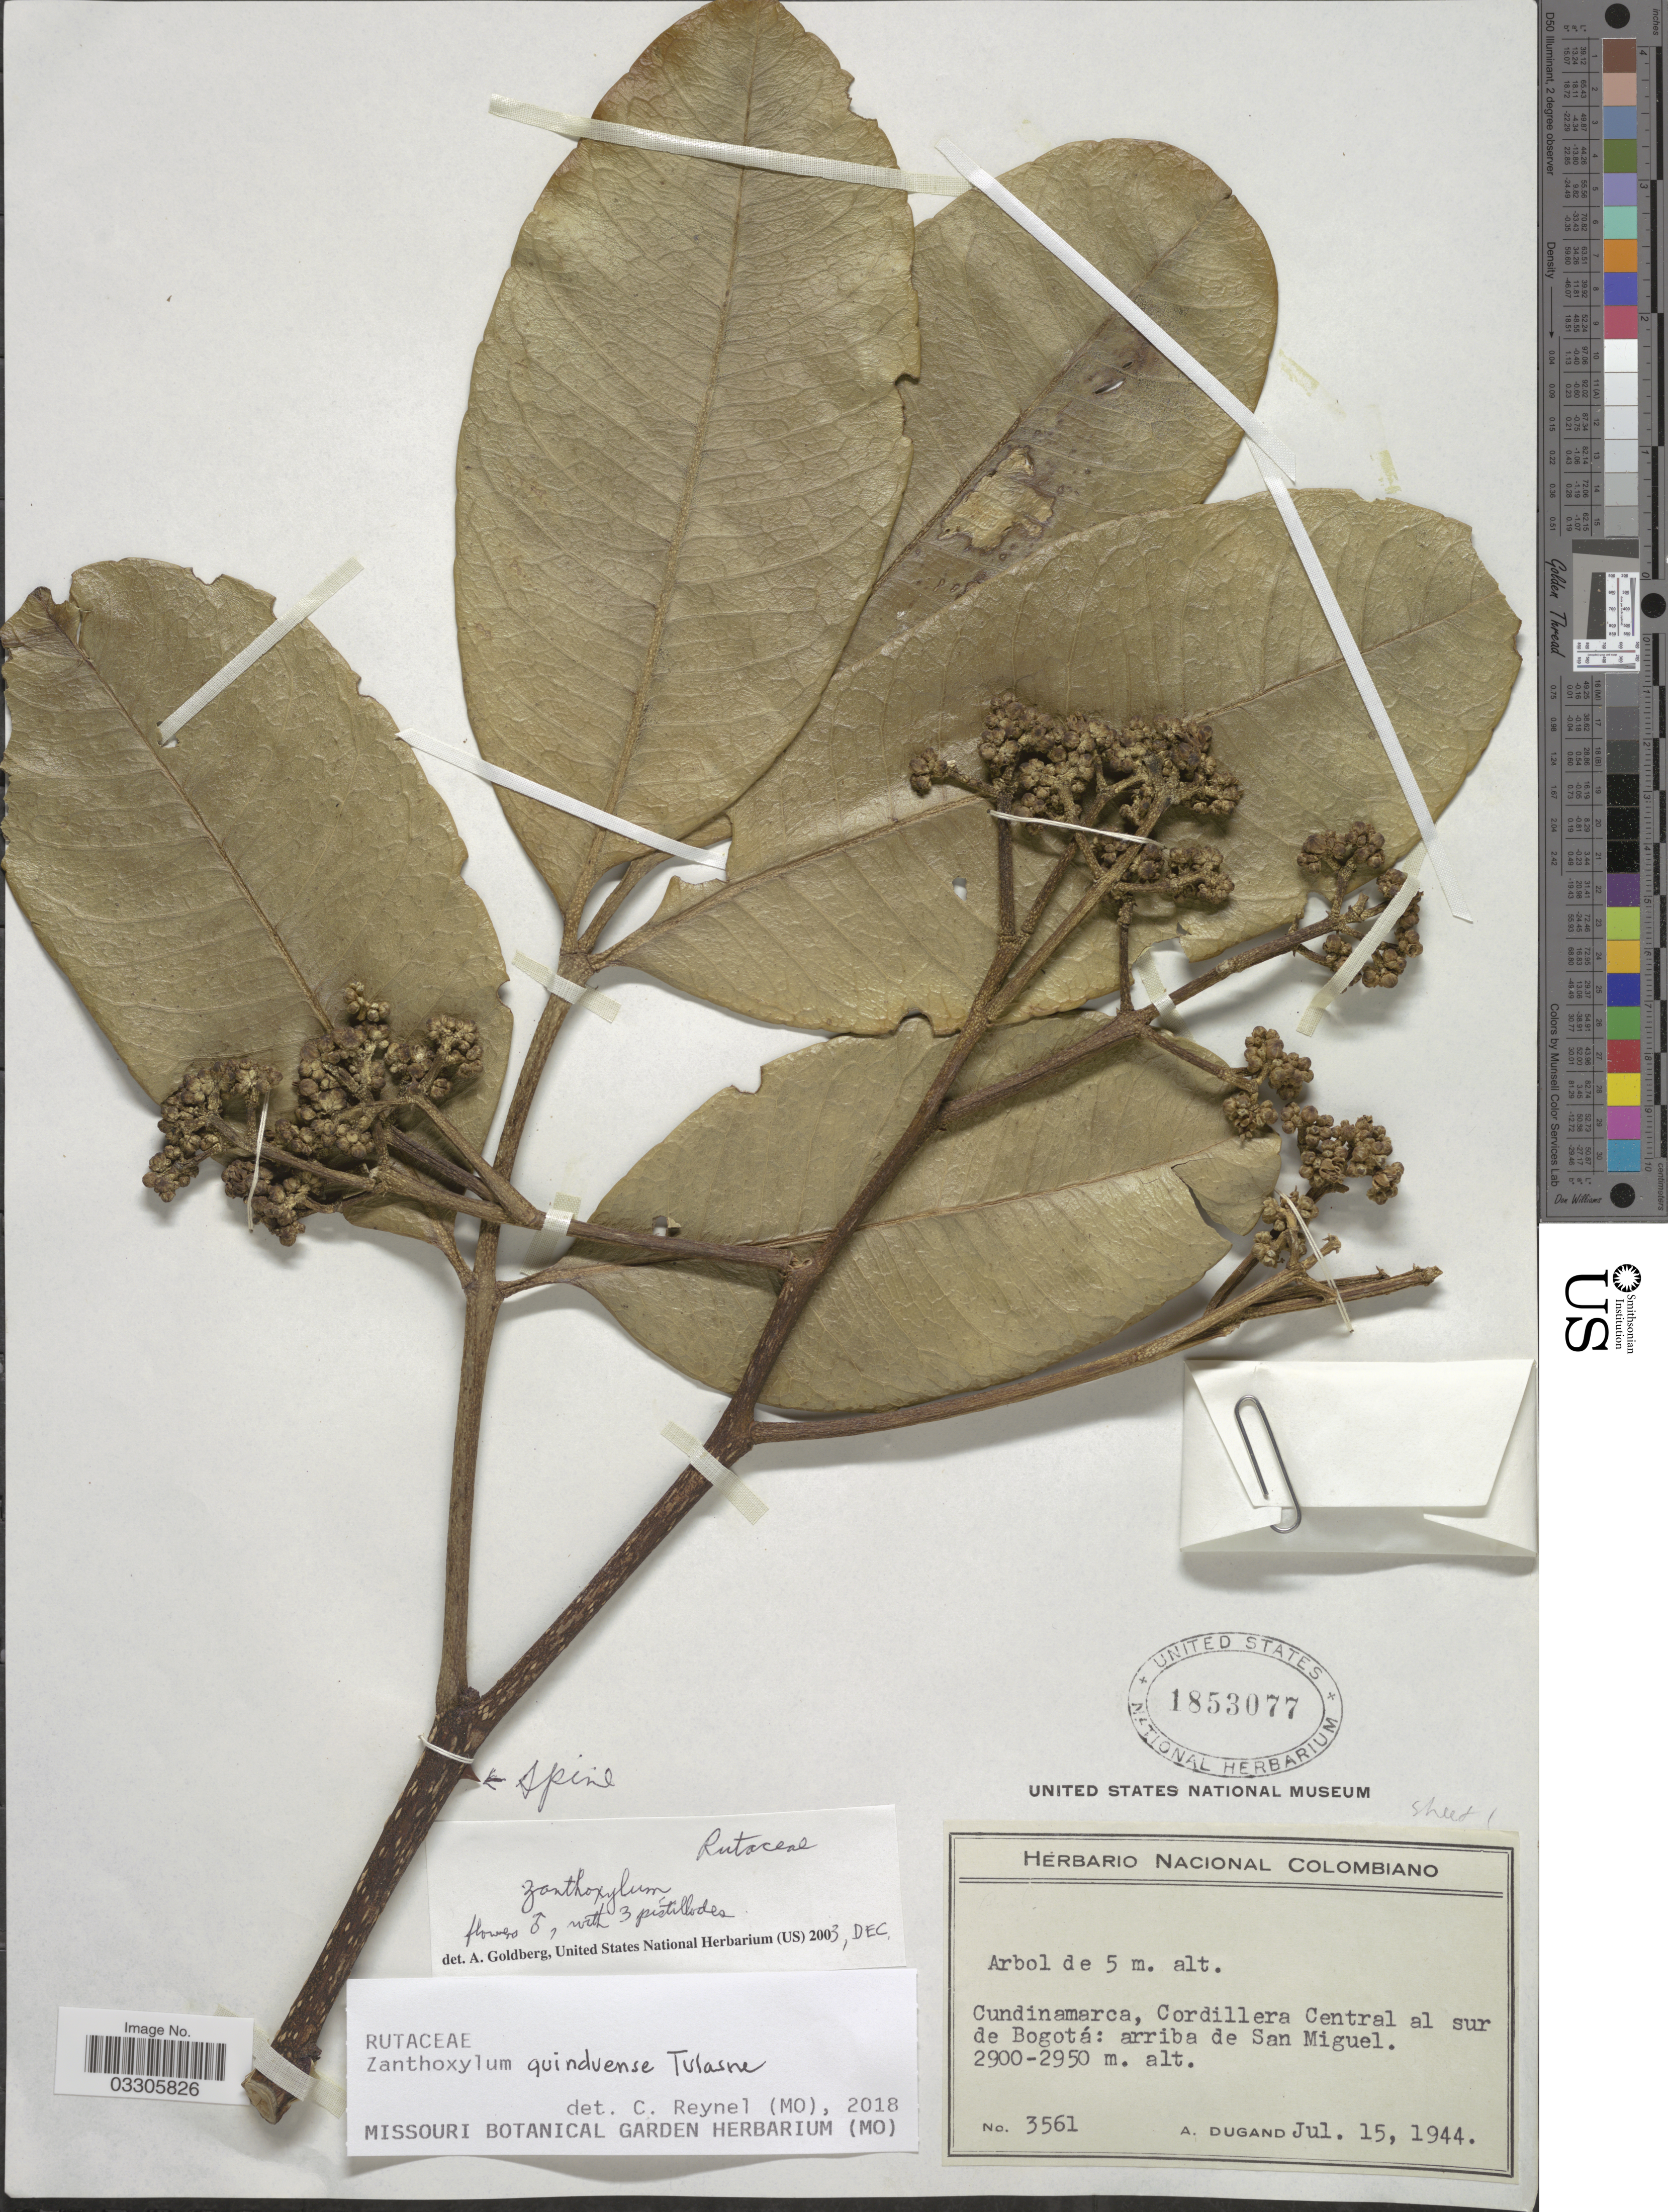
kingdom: Plantae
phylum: Tracheophyta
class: Magnoliopsida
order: Sapindales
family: Rutaceae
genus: Zanthoxylum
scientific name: Zanthoxylum quinduense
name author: Tul.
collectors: A. Dugand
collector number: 3561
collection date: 1944-07-15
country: Colombia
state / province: Cundinamarca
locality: Cordillera Central al sur de Bogotá: arriba de San Miguel.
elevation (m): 2900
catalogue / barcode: US 1853077